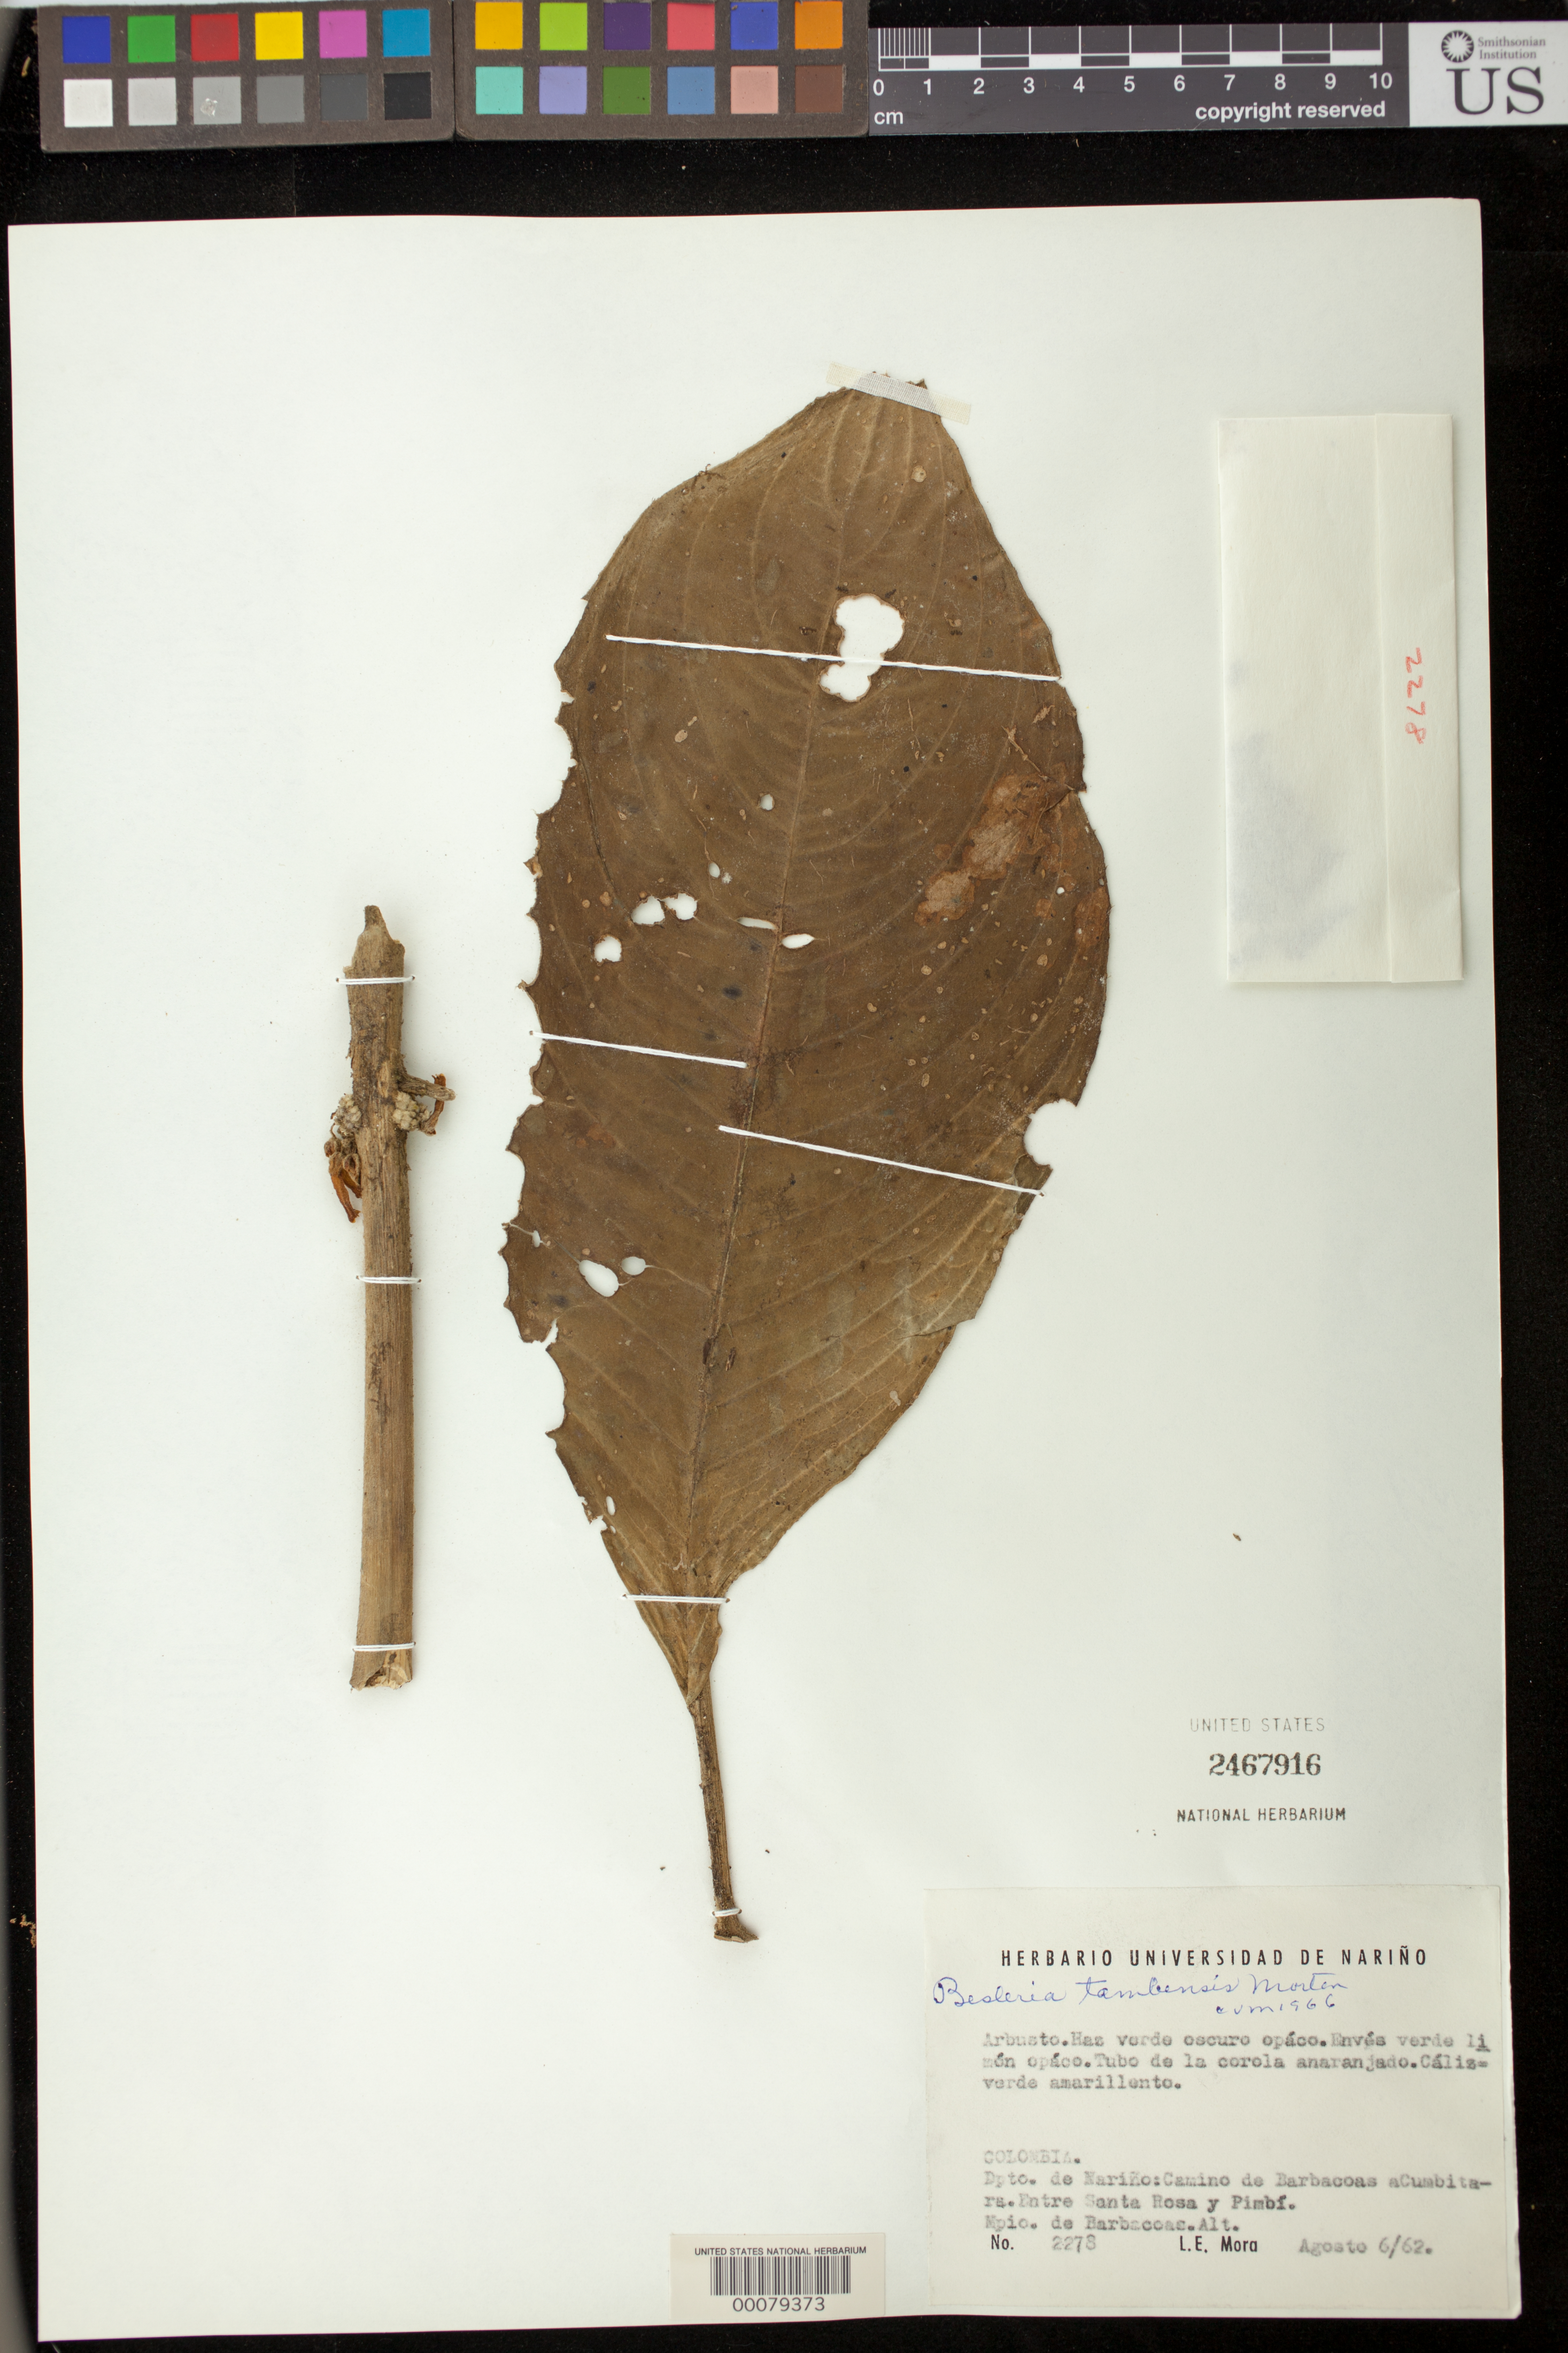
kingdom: Plantae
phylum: Tracheophyta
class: Magnoliopsida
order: Lamiales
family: Gesneriaceae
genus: Besleria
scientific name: Besleria tambensis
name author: C.V. Morton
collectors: L. Mora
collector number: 2278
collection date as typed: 06 Aug 1962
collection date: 1962-08-06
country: Colombia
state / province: Nariño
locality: Road from Barbacoas to Cumbitara, between Santa Rosa and Pimbi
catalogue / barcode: US 2467916